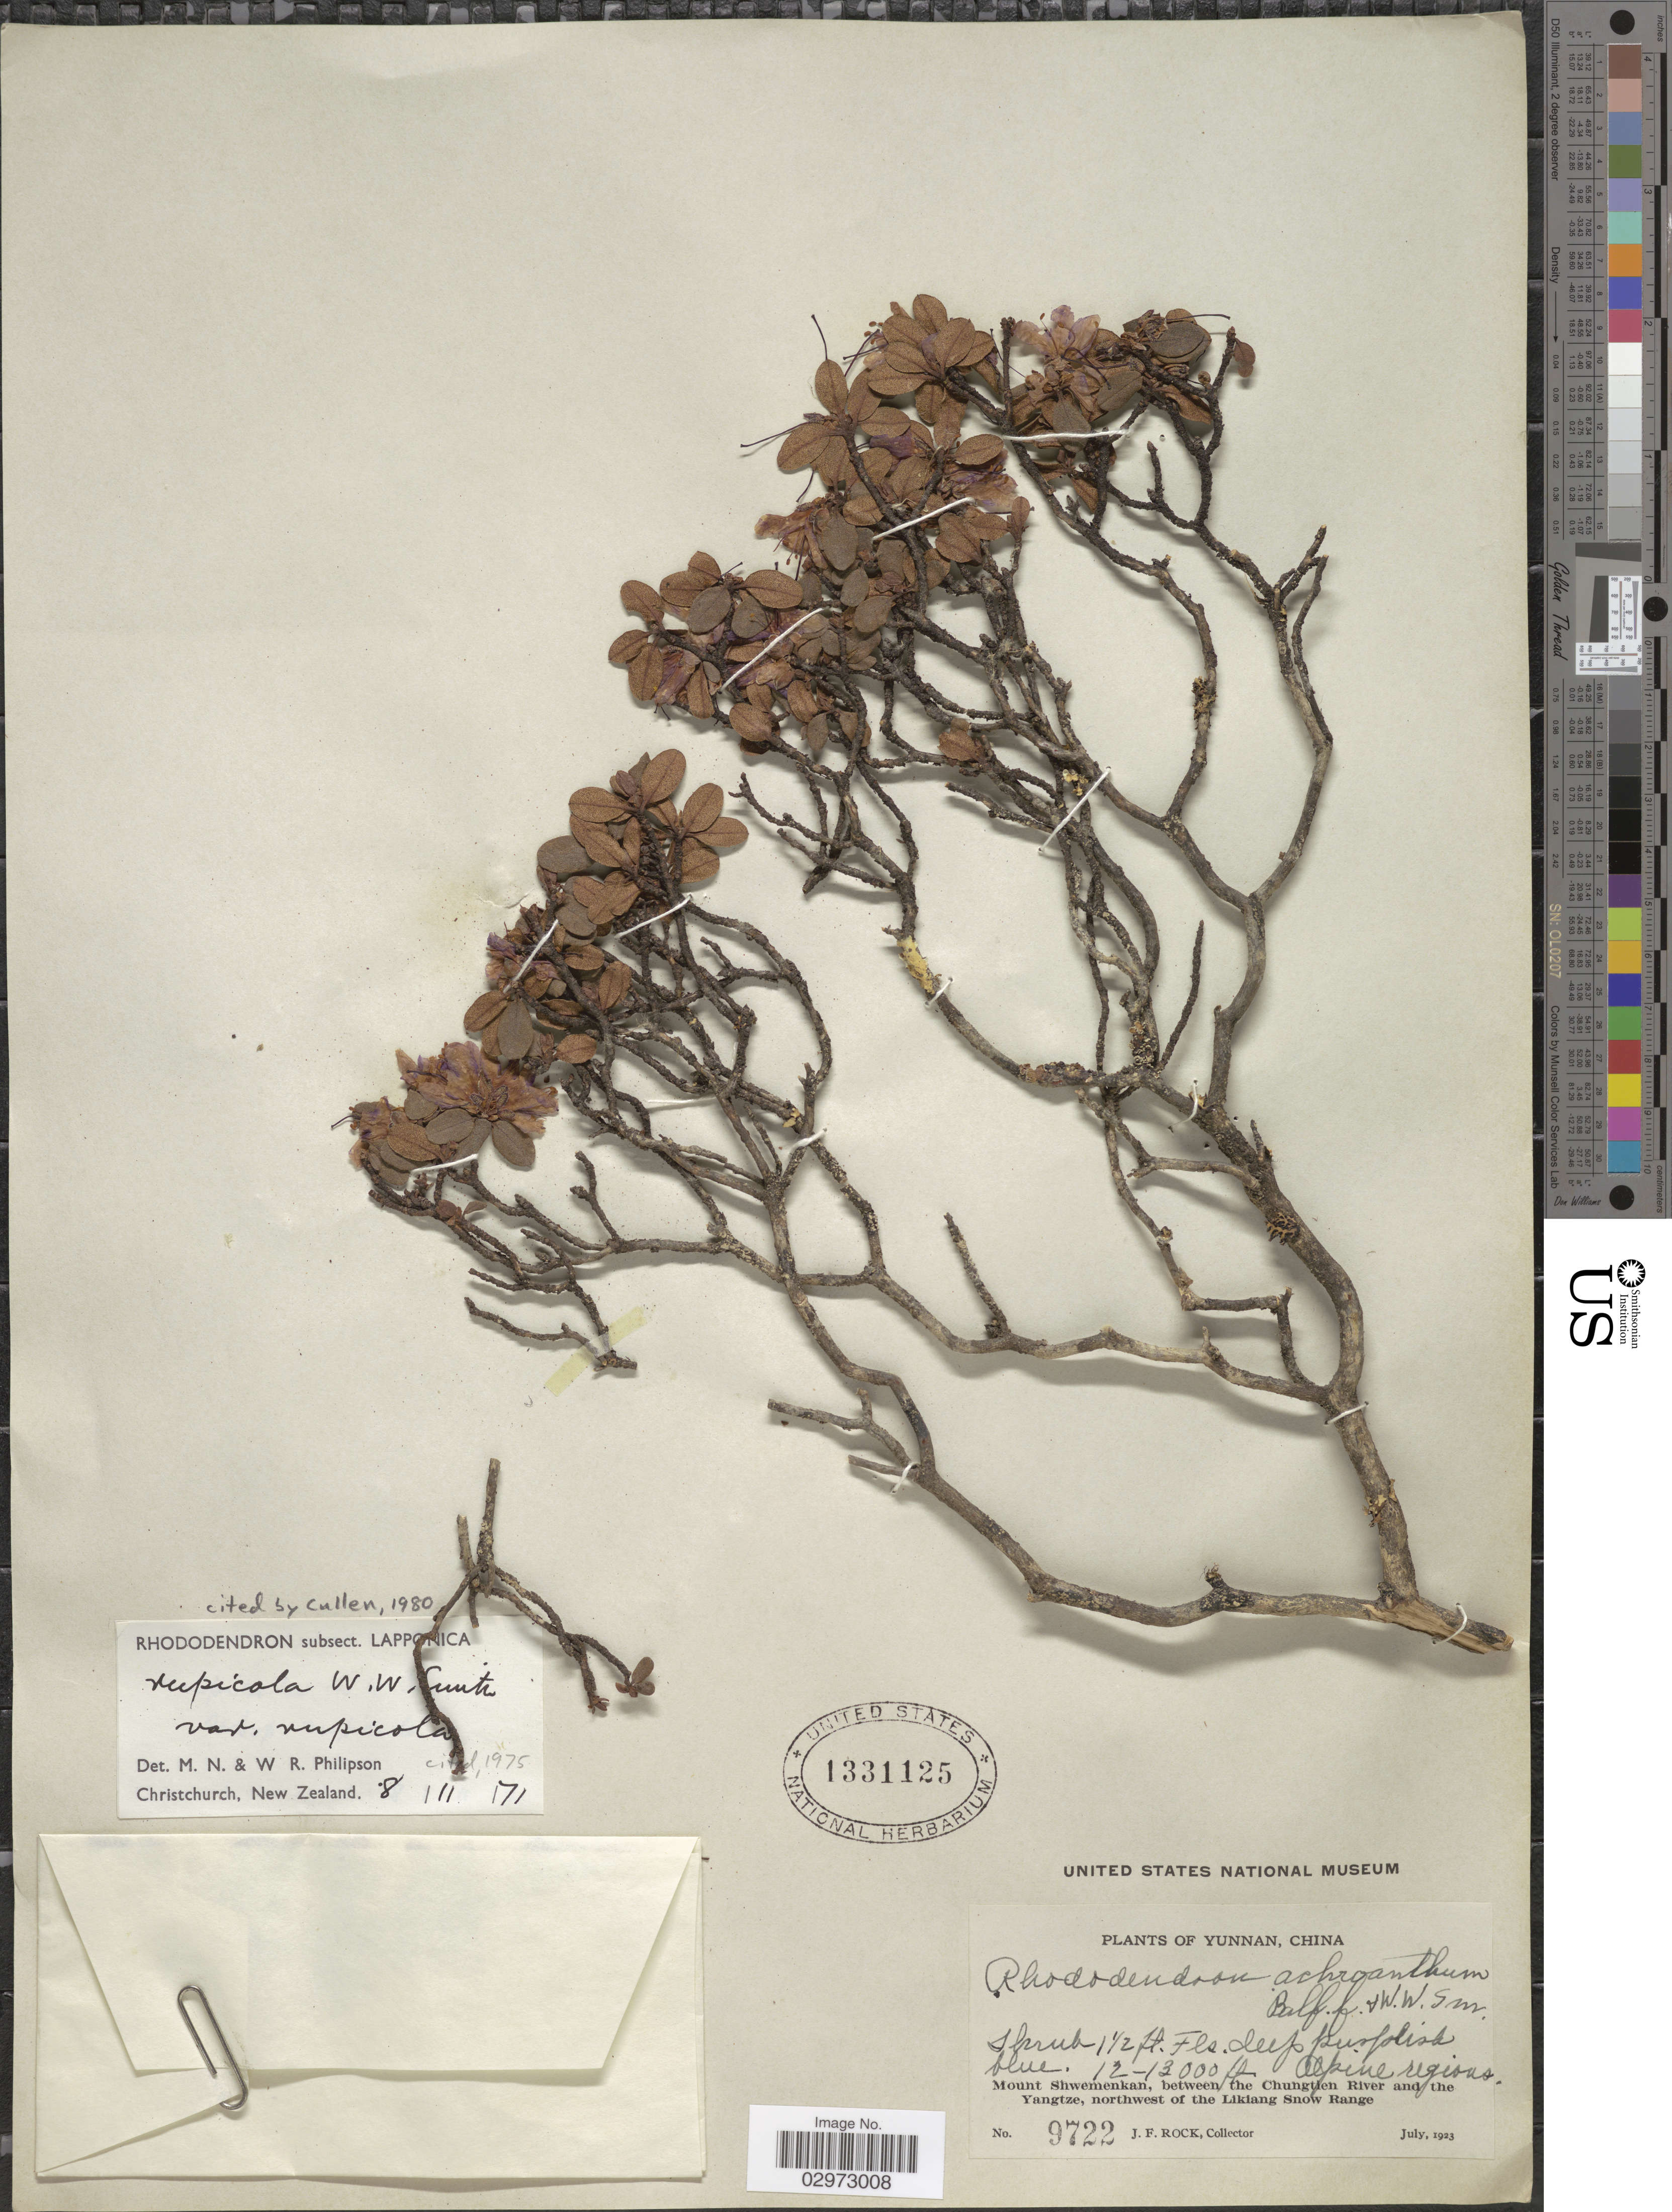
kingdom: Plantae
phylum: Tracheophyta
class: Magnoliopsida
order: Ericales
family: Ericaceae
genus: Rhododendron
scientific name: Rhododendron rupicola var. rupicola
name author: W.W. Sm.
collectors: J. Rock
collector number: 9722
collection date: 1923-07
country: China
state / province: Yunnan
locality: Alpine regions. Mount Shwemenkan, between the Chungtien River and the Yangtze, northwest of the Likiang Snow Range.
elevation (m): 3658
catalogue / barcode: US 1331125